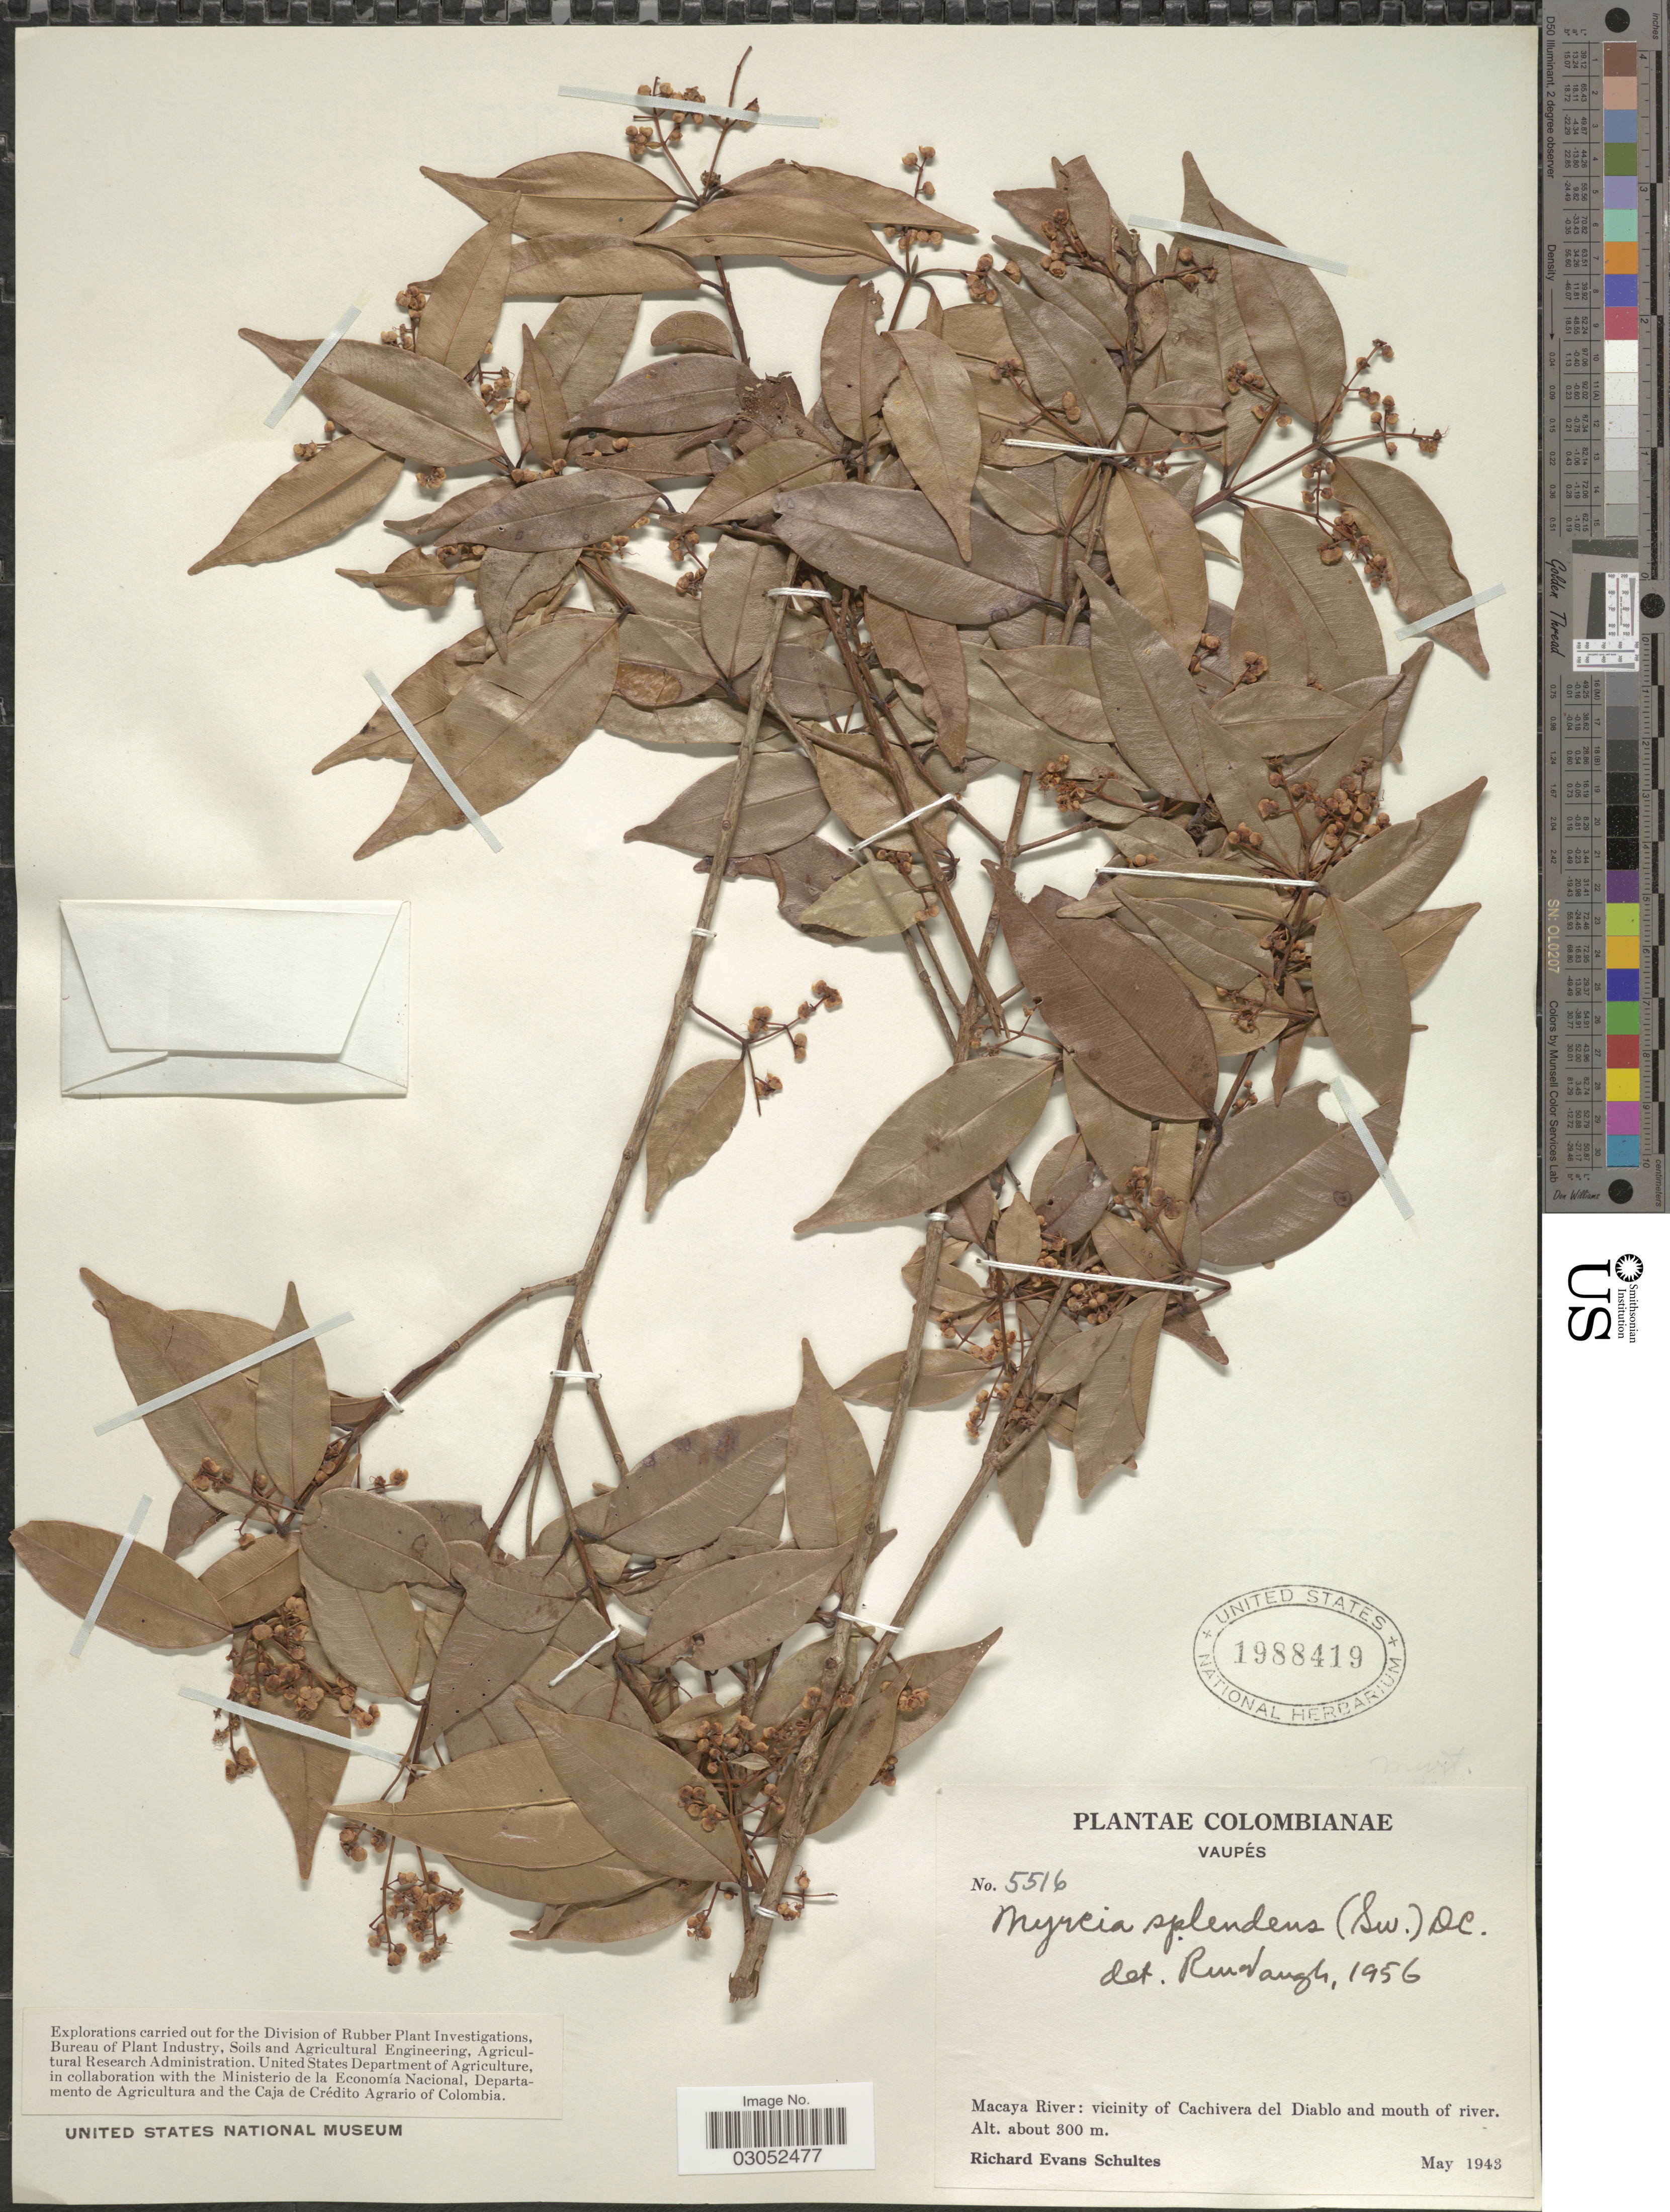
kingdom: Plantae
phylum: Tracheophyta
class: Magnoliopsida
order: Myrtales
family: Myrtaceae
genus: Myrcia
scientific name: Myrcia splendens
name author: (Sw.) DC.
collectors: R. E. Schultes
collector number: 5516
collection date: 1943-05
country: Colombia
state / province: Vaupés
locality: Macaya River: vicinity of Cachivera del Diablo and mouth of river.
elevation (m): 300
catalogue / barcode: US 1988419